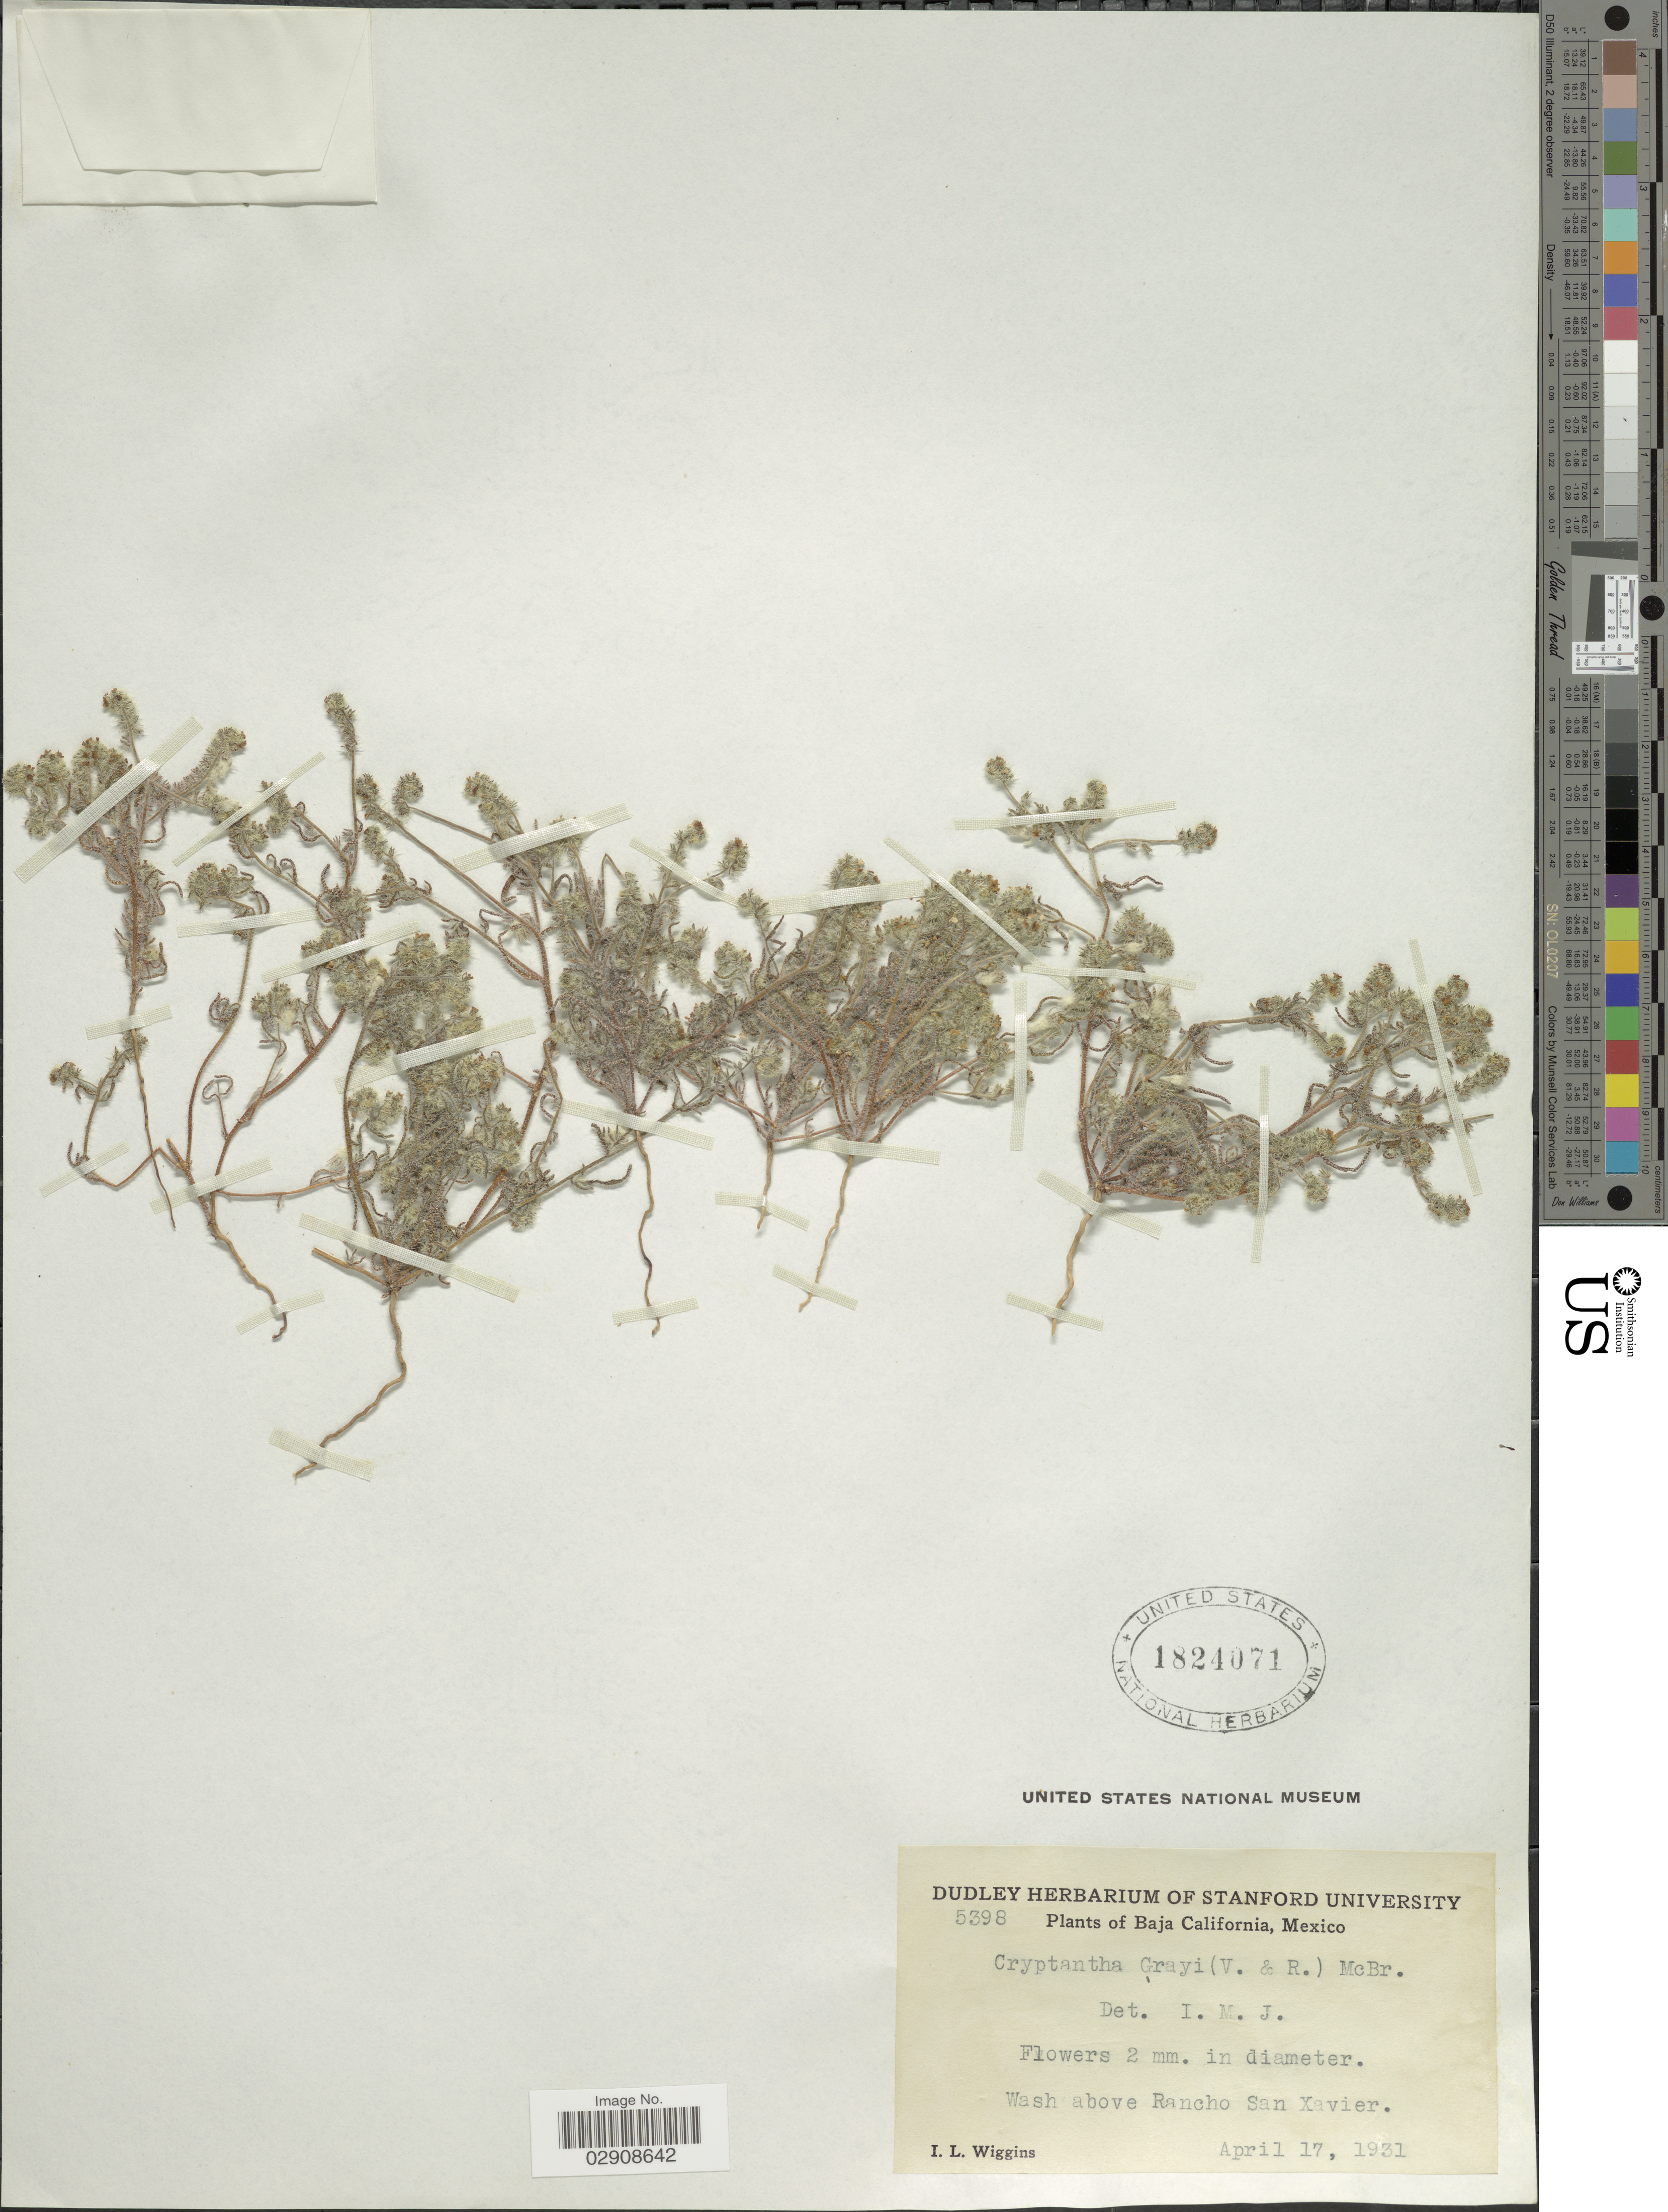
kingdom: Plantae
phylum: Tracheophyta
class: Magnoliopsida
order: Boraginales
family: Boraginaceae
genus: Cryptantha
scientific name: Cryptantha grayi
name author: (Vasey &) J.F. Macbr.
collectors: I. L. Wiggins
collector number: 5398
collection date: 1931-04-17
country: Mexico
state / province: Baja California Norte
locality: Wash above Rancho San Xavier.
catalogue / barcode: US 1824071